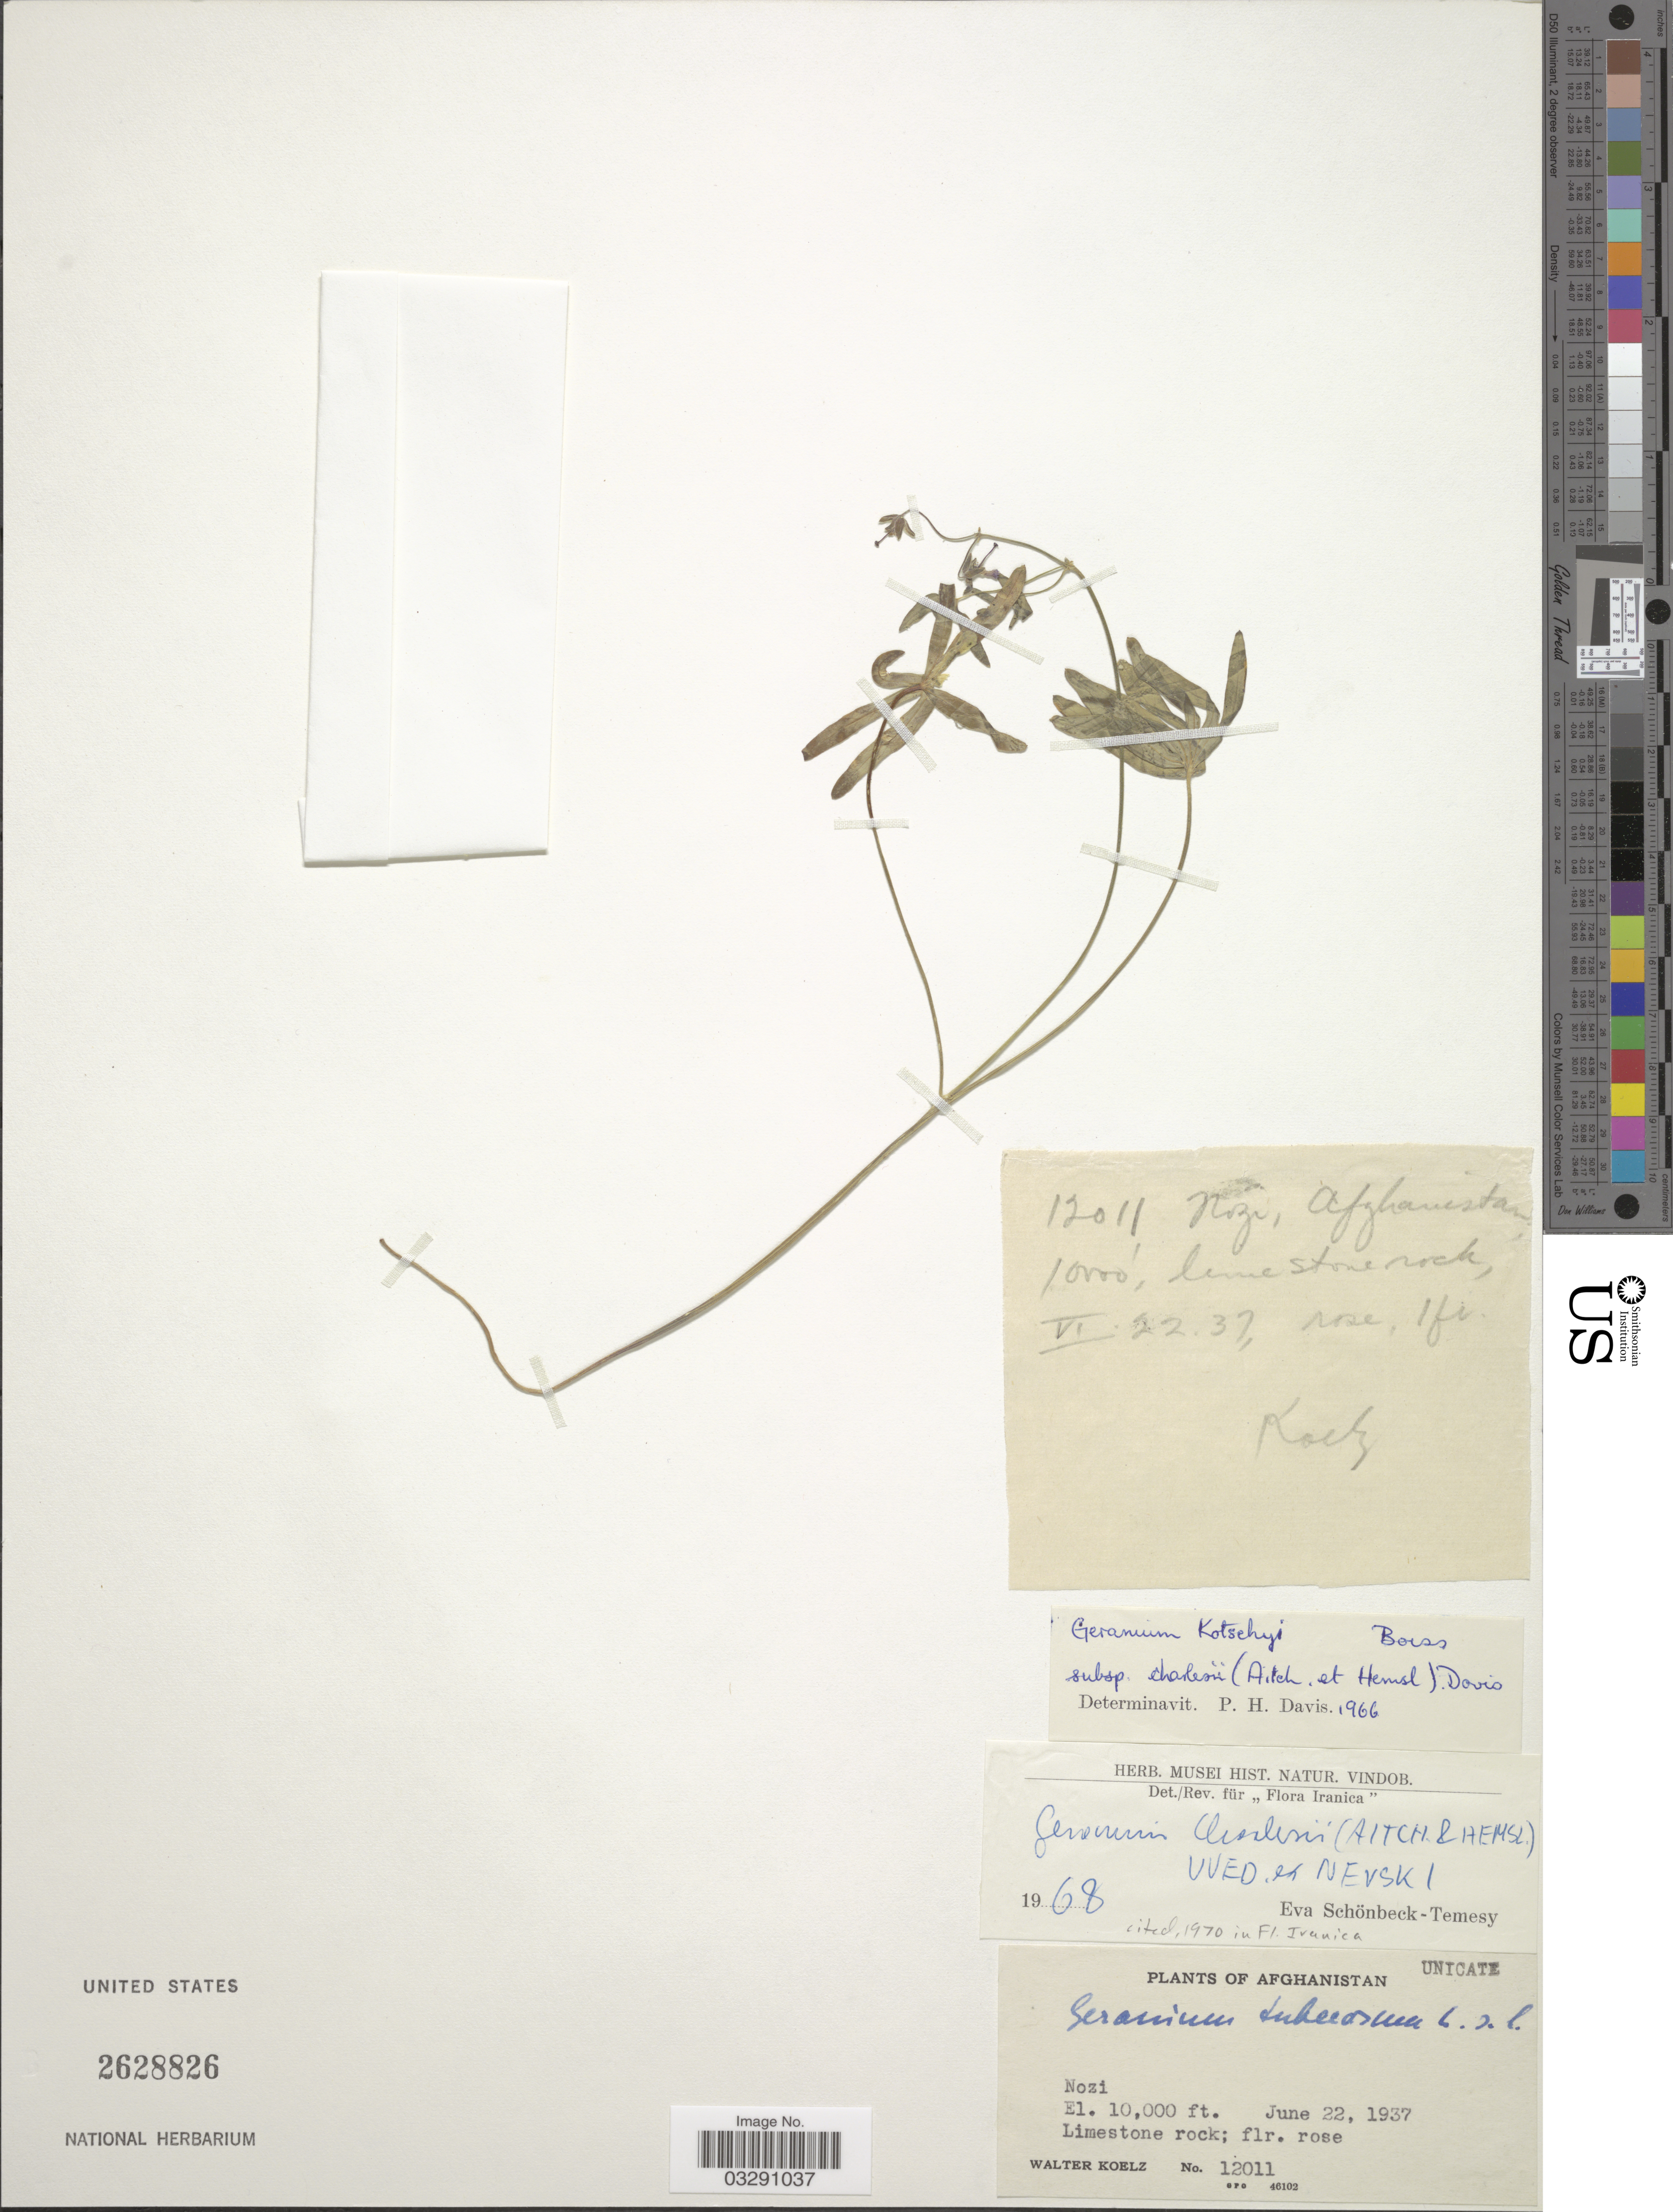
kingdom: Plantae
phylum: Tracheophyta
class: Magnoliopsida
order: Geraniales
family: Geraniaceae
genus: Geranium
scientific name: Geranium charlesii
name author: (Aitch. ex Hemsl.) Vved. ex Nevski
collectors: W. N. Koelz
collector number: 12011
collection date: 1937-06-22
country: Afghanistan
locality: Nozi.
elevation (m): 3048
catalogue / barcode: US 2628826